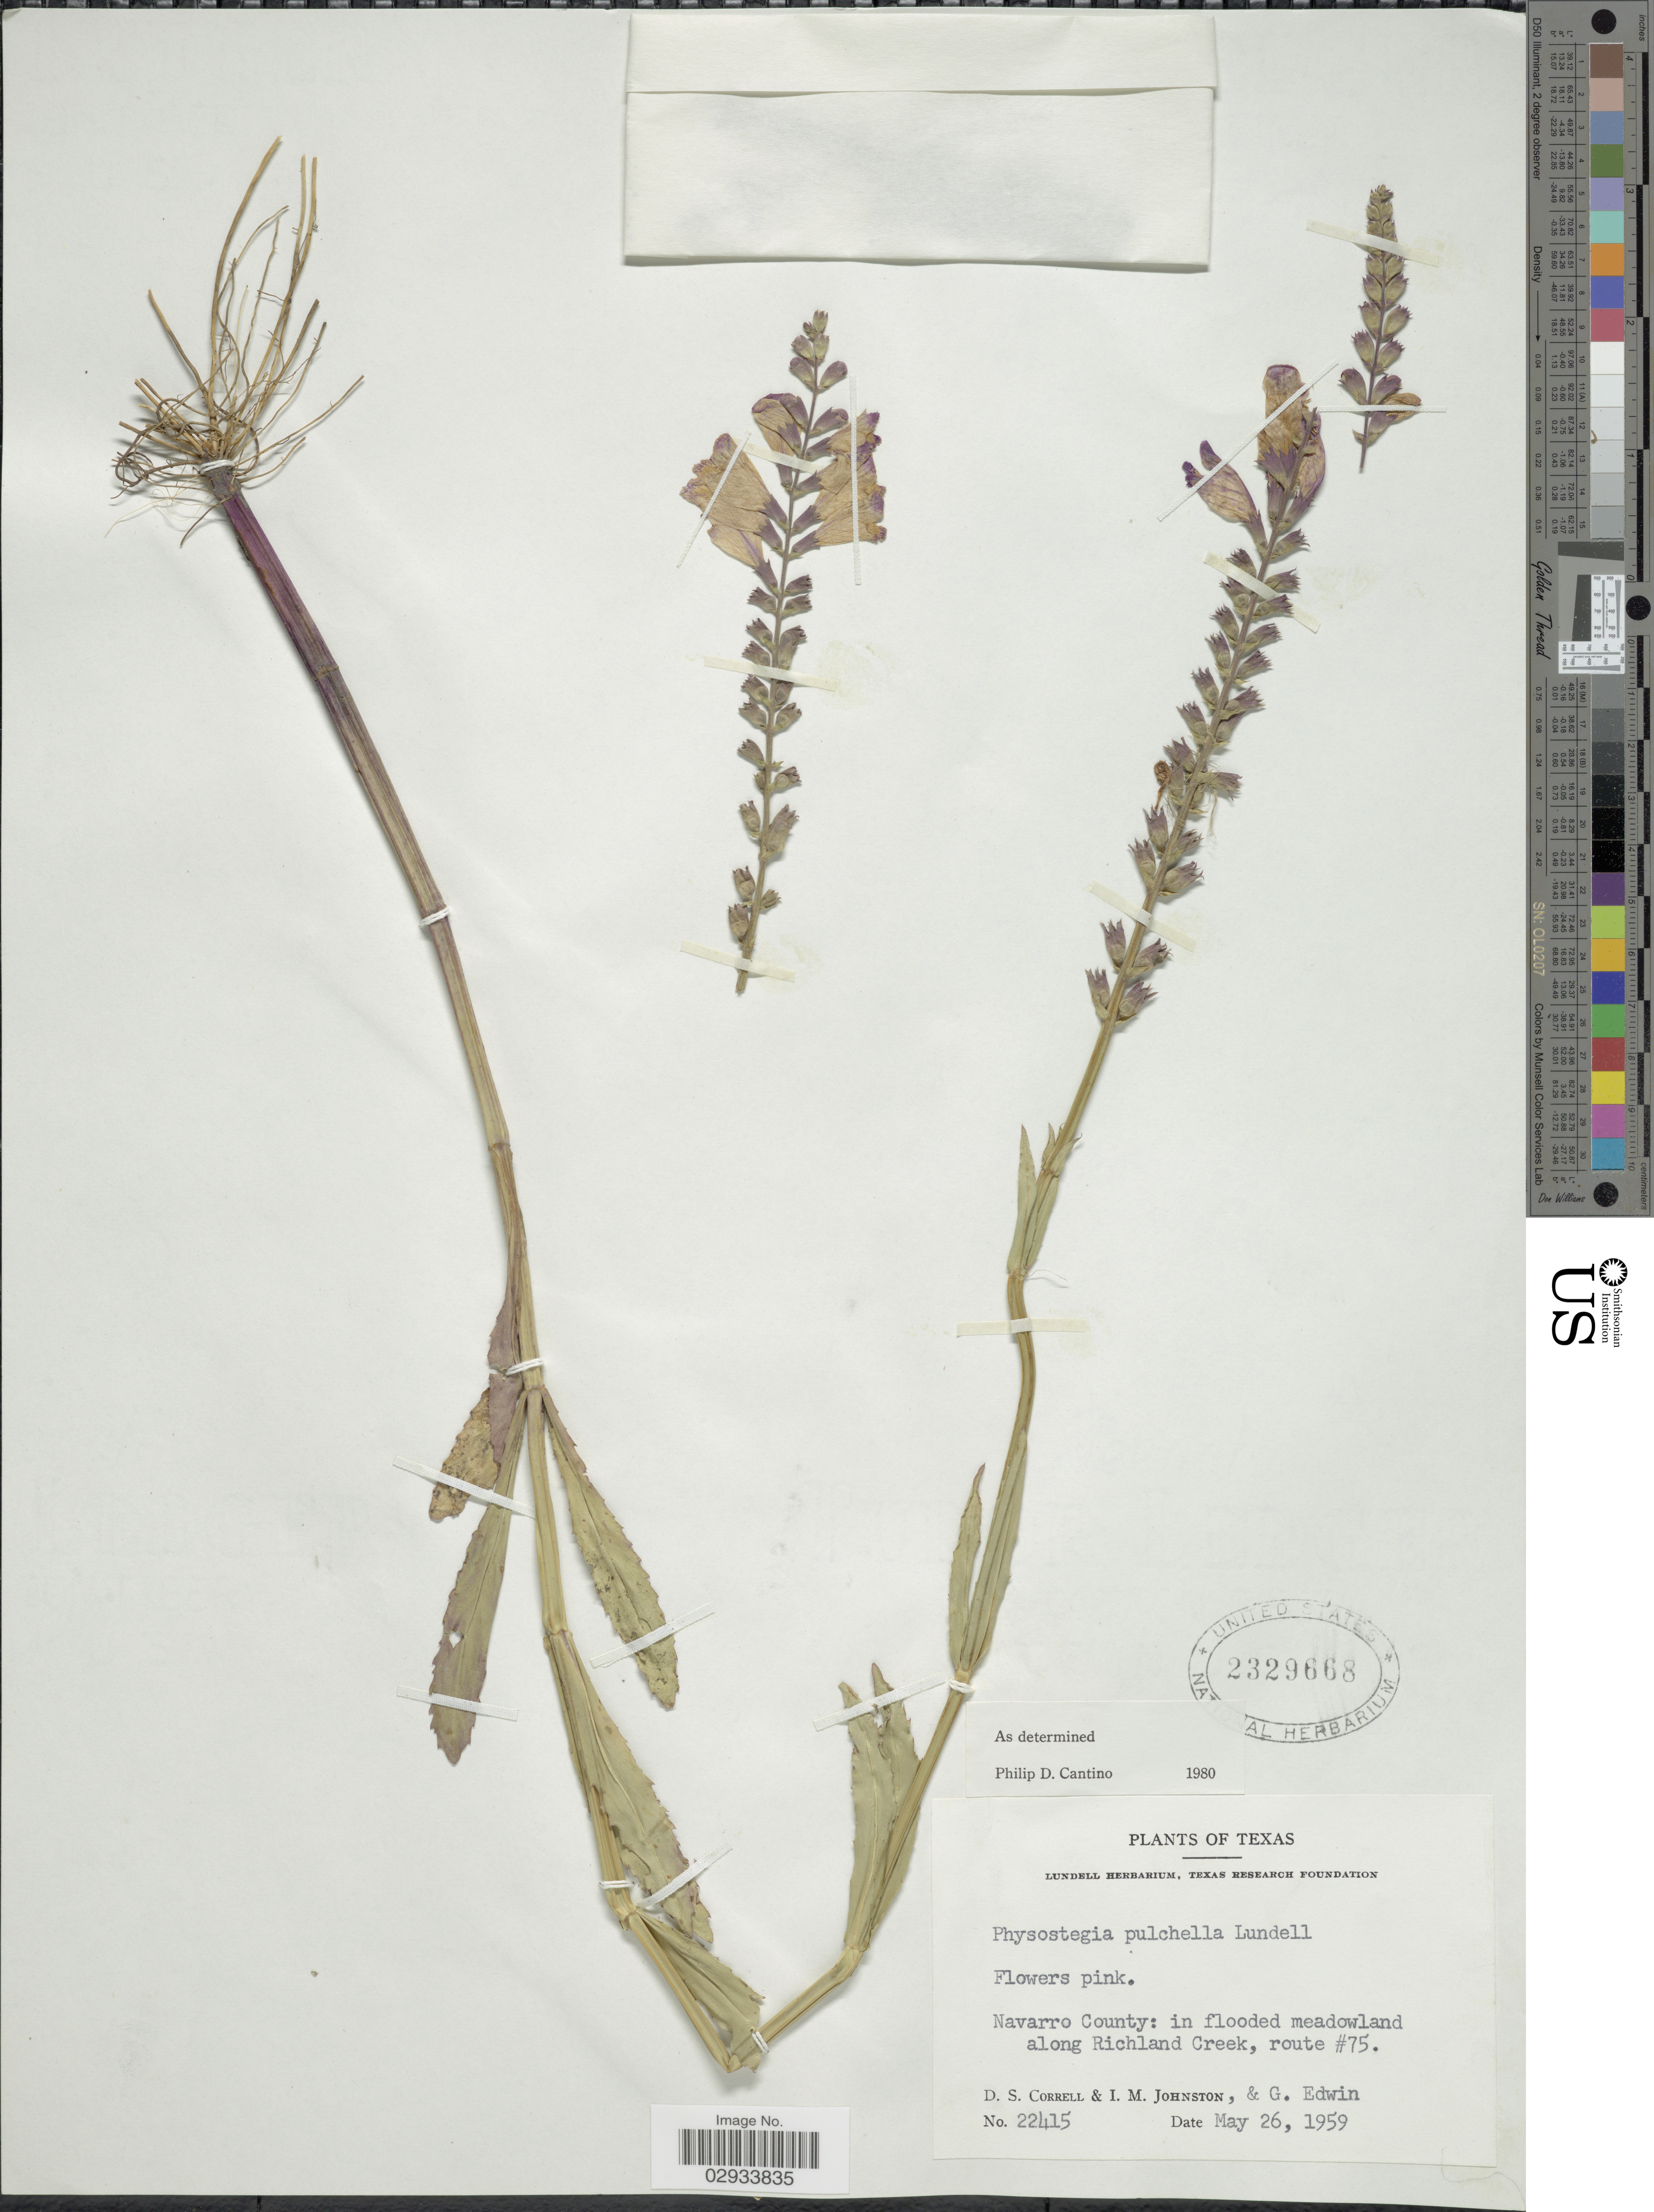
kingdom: Plantae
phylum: Tracheophyta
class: Magnoliopsida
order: Lamiales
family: Lamiaceae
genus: Physostegia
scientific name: Physostegia pulchella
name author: Lundell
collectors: D. S. Correll, I.M. Johnston & G. Edwin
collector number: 22415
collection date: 1959-05-26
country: United States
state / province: Texas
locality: Navarro County: in flooded meadowland along Richland Creek, route #75.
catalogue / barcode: US 2329668